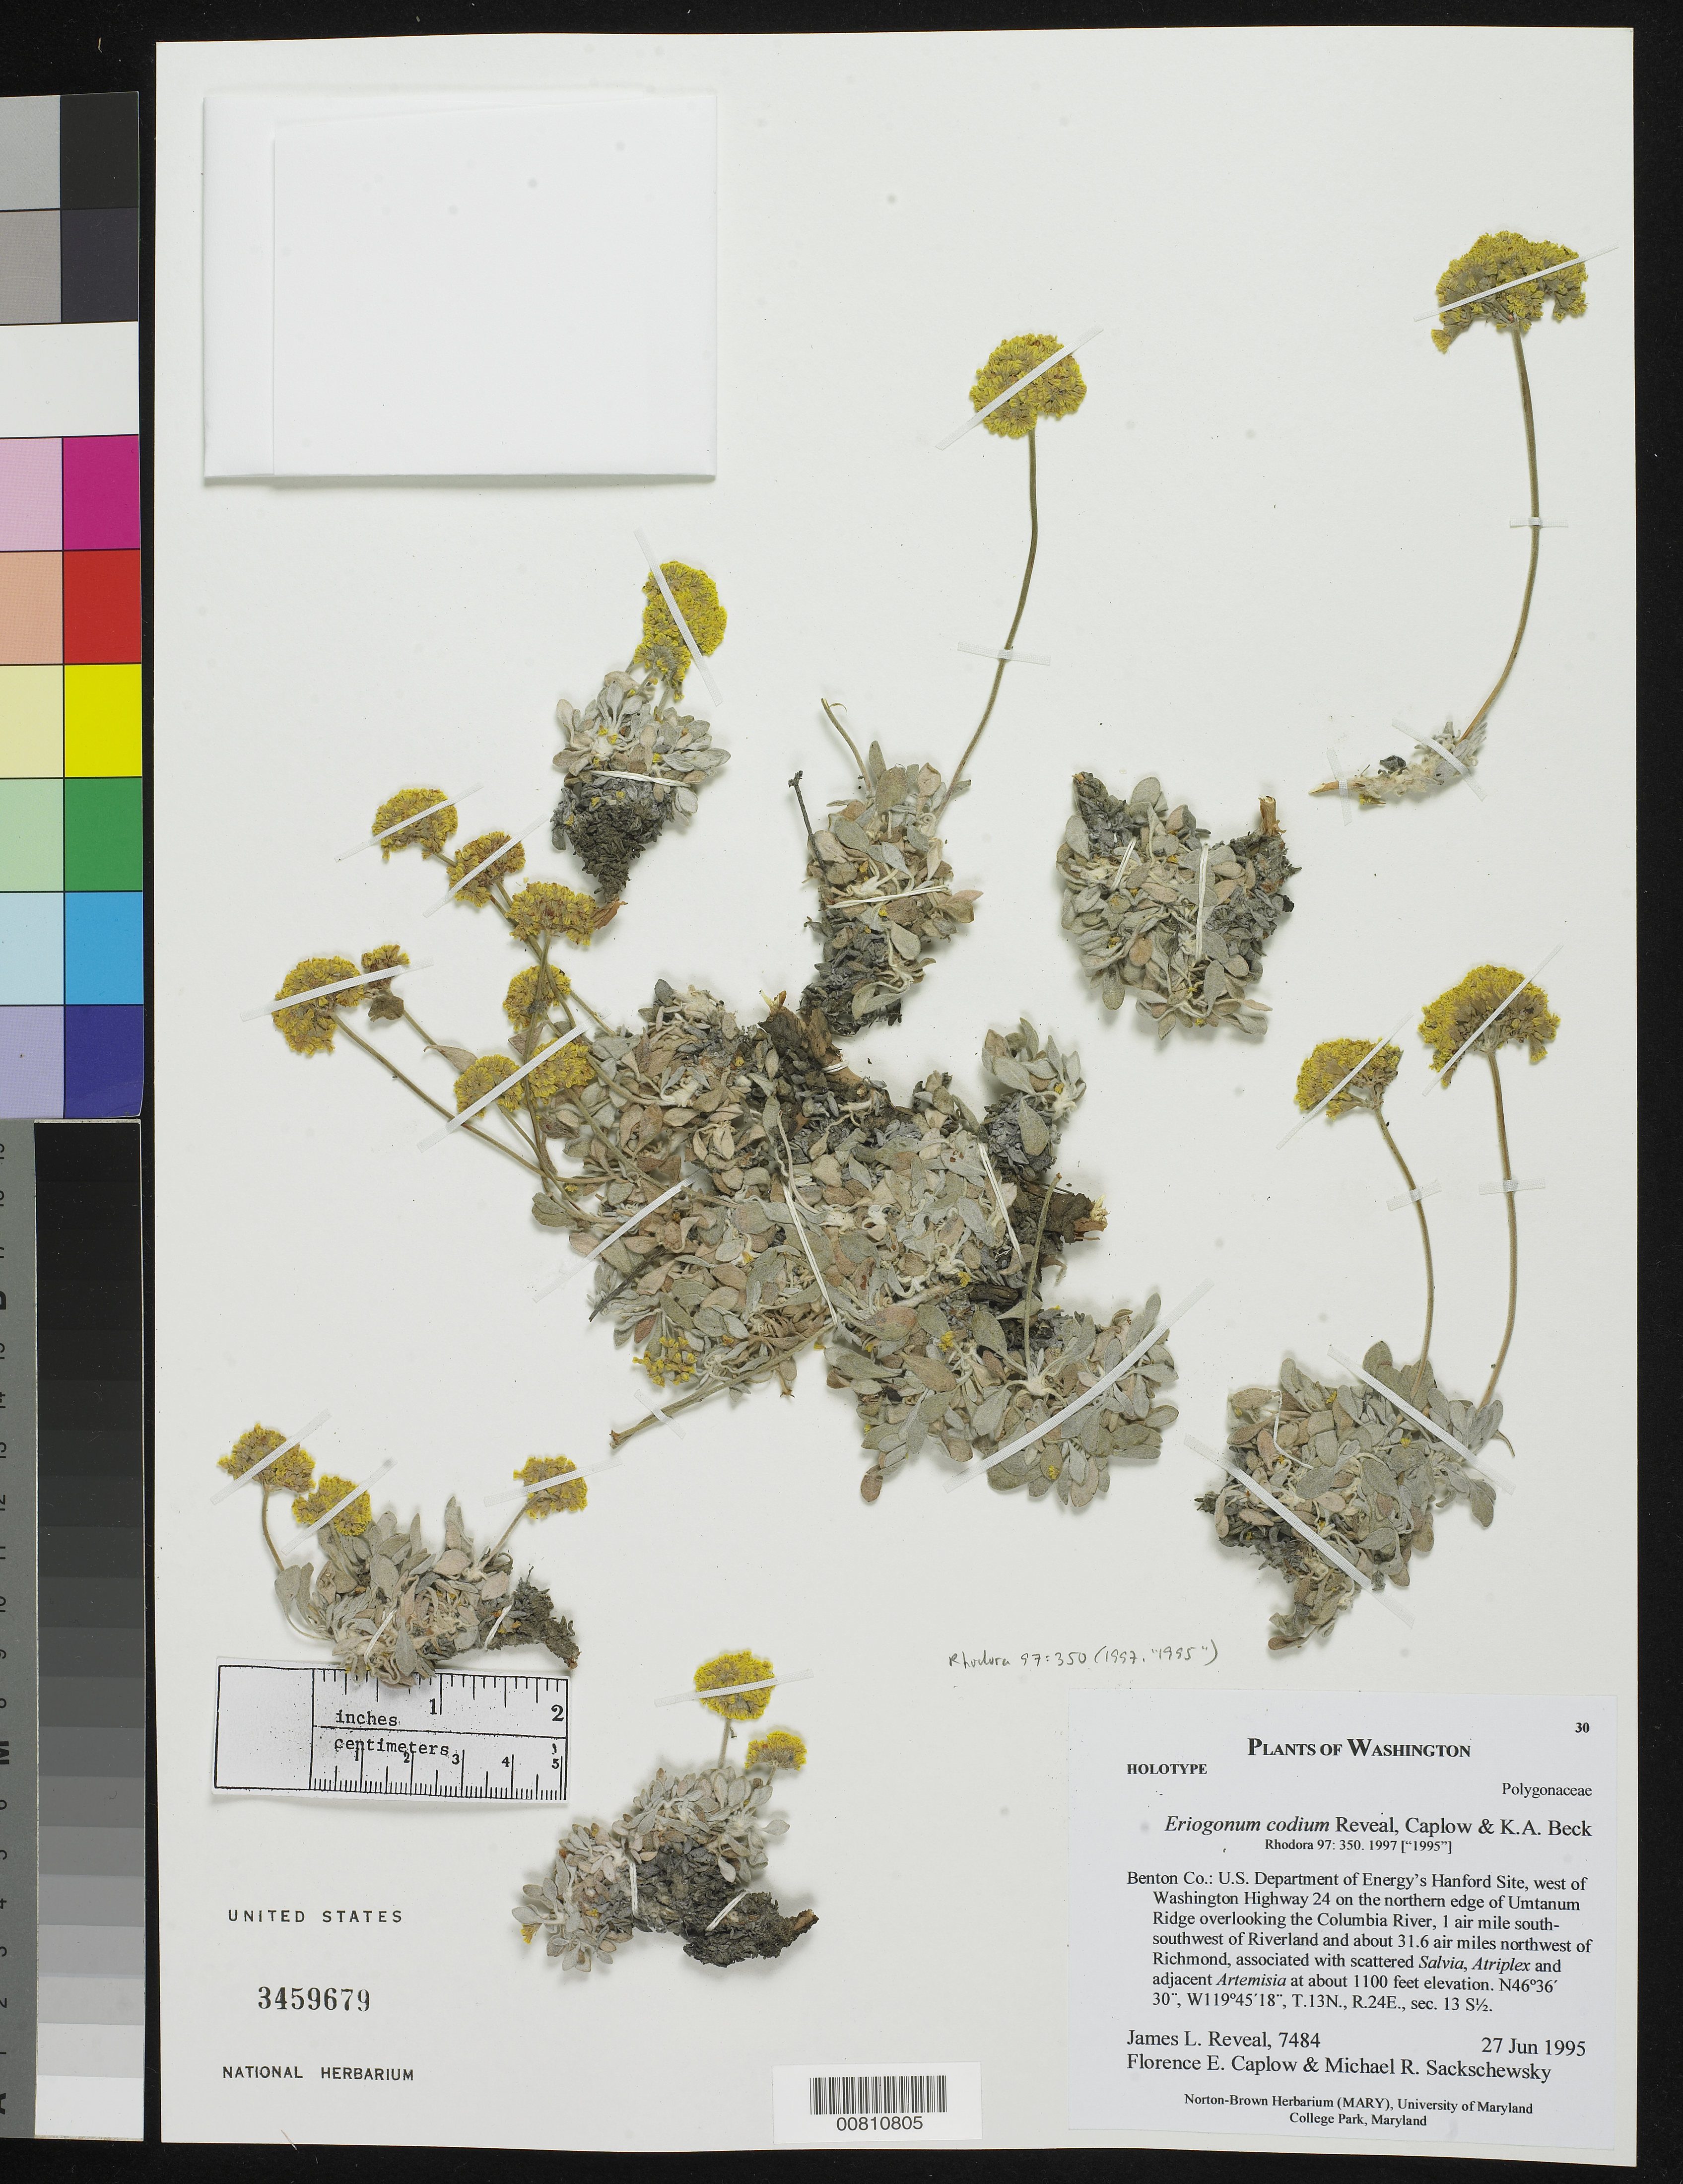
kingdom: Plantae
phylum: Tracheophyta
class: Magnoliopsida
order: Caryophyllales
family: Polygonaceae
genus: Eriogonum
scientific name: Eriogonum codium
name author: Reveal & et al.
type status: Holotype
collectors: J. L. Reveal, F. Caplow & M. Sackschewsky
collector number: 7484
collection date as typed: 27 Jun 1995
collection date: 1995-06-27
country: United States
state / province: Washington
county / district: Benton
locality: Benton Co.: U.S. Department of Energy's Hanford Site, west of Washington Highway 24 on the northern edge of Umtanum Ridge overlooking the Columbia River, 1 air mile south-southwest of Riverland and about 31.6 air miles northwest of Richmond.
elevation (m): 335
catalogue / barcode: US 3459679